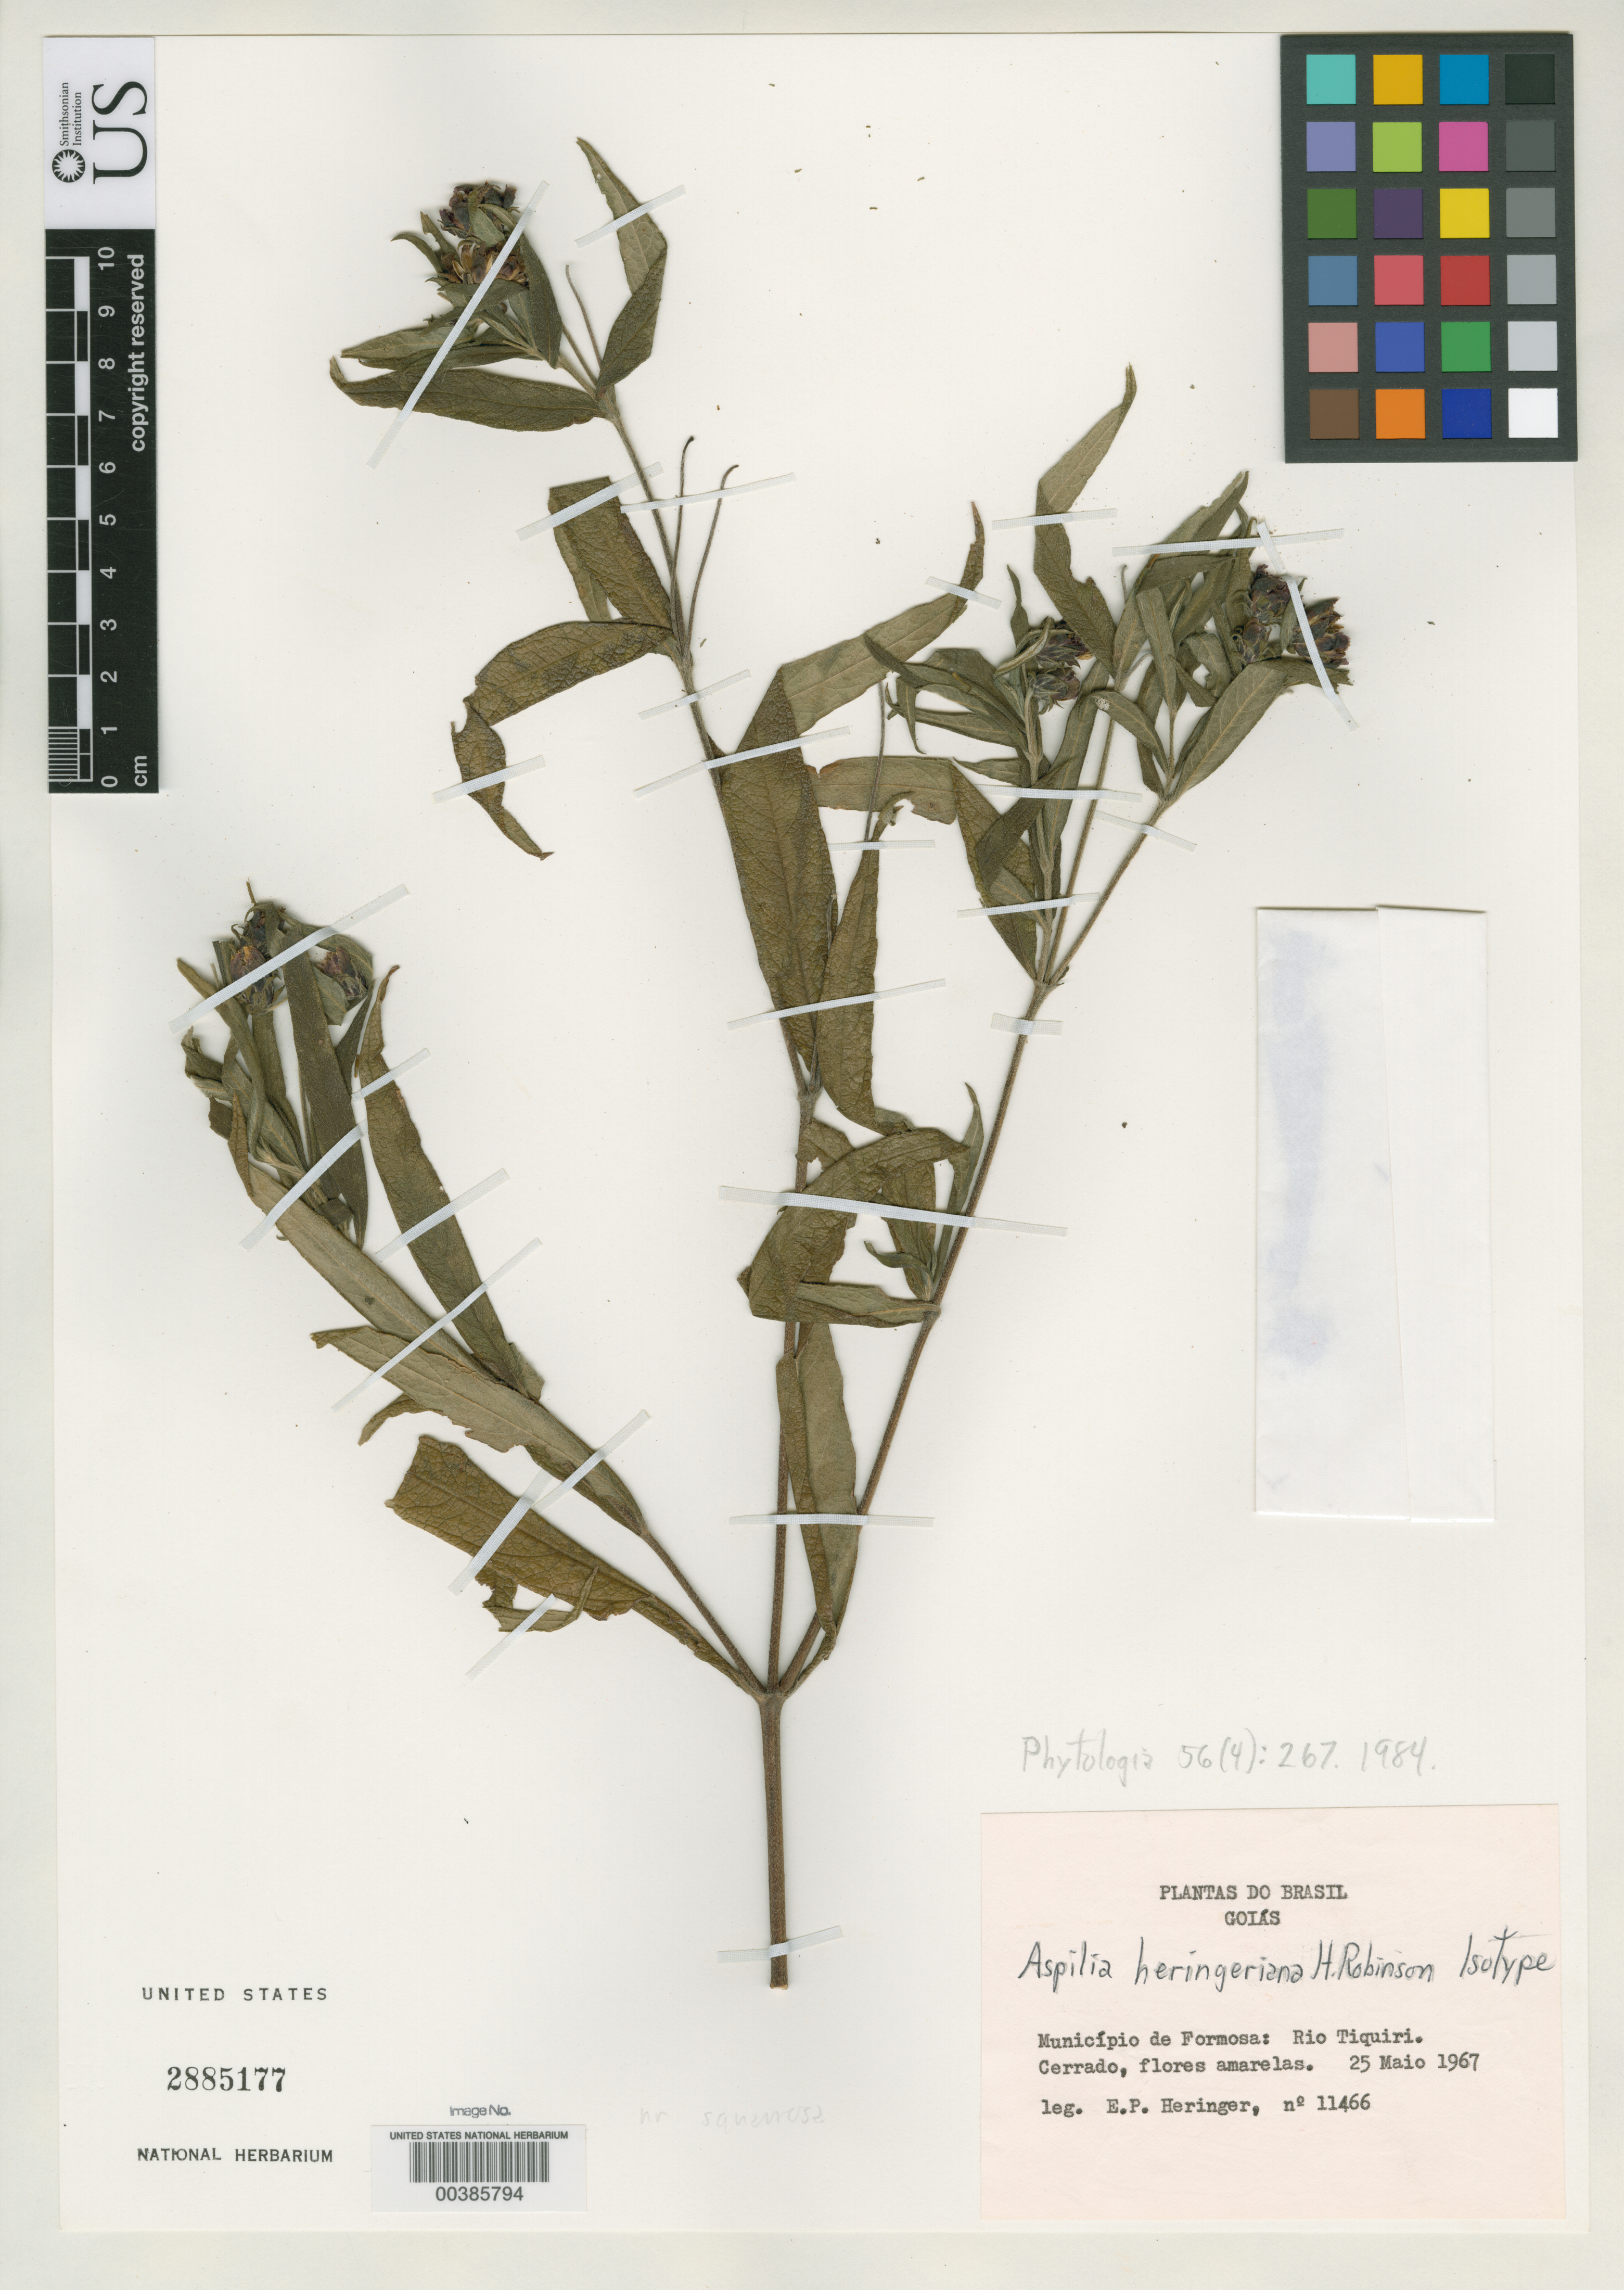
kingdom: Plantae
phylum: Tracheophyta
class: Magnoliopsida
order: Asterales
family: Asteraceae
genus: Aspilia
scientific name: Aspilia heringeriana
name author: H. Rob.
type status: Isotype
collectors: E. P. Heringer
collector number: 11466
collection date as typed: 25 May 1967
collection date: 1967-05-25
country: Brazil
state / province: Goiás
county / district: Formosa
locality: Rio Tiquiri.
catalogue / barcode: US 2885177